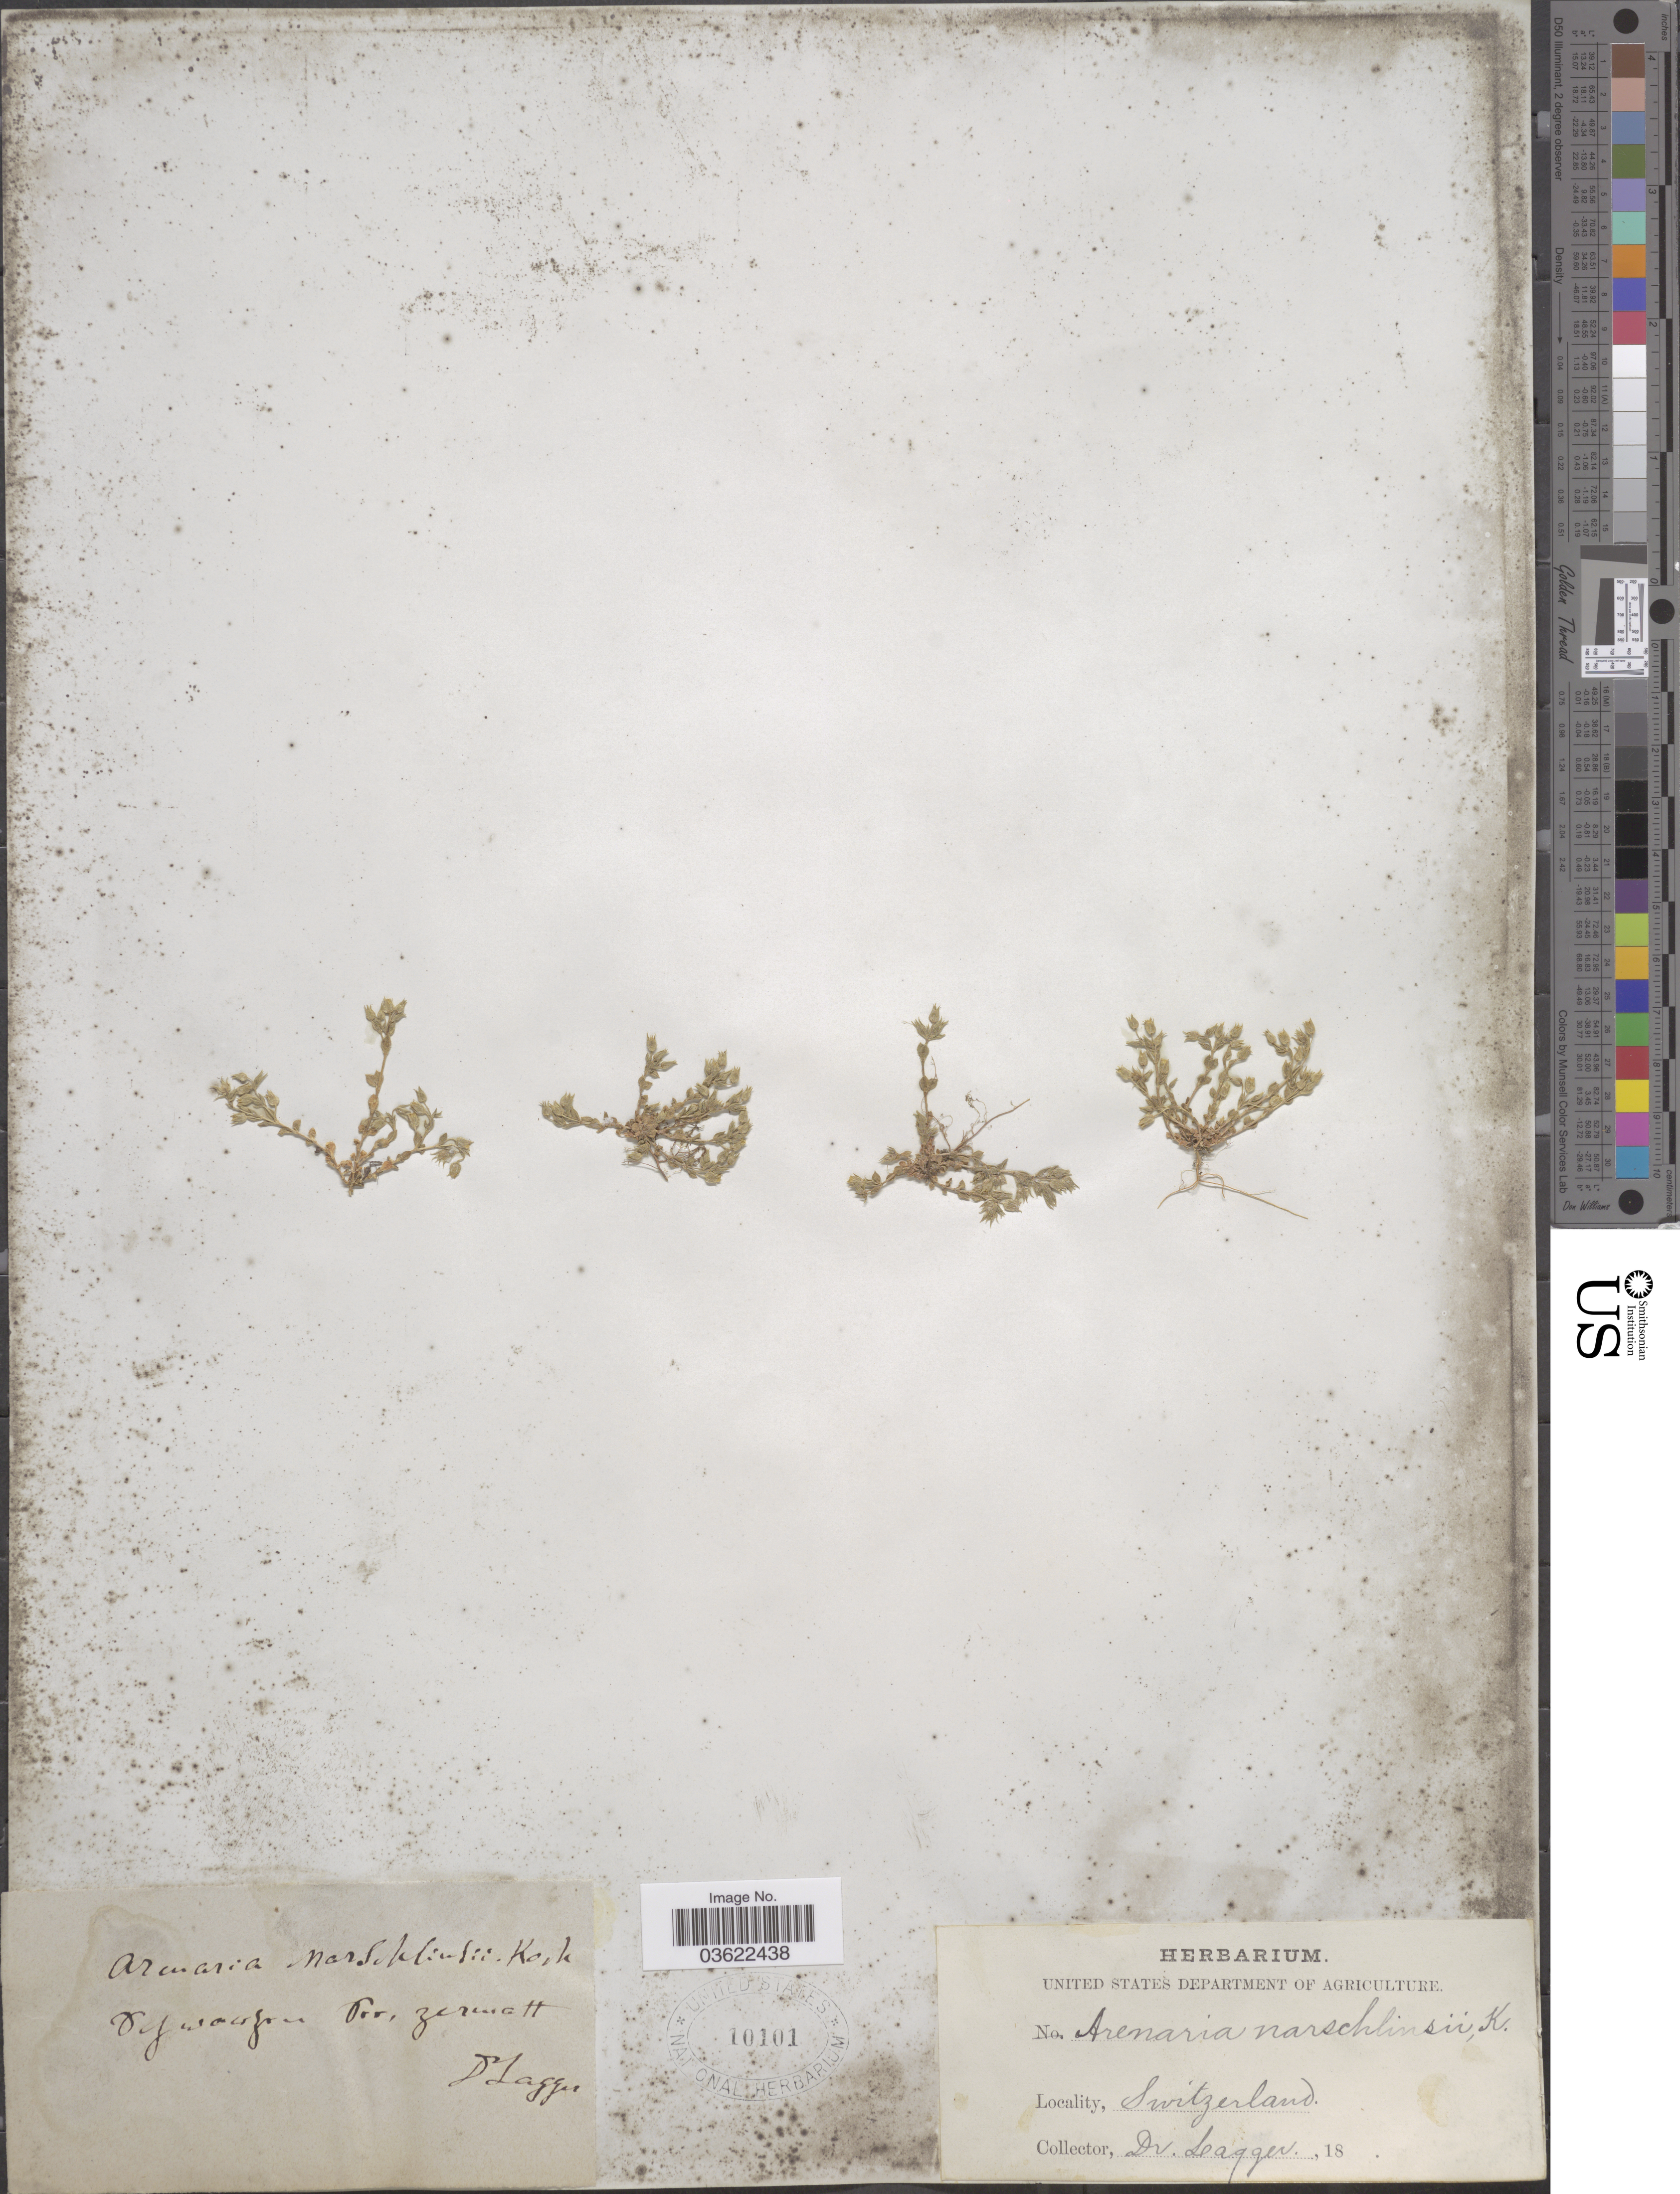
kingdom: Plantae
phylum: Tracheophyta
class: Magnoliopsida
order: Caryophyllales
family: Caryophyllaceae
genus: Arenaria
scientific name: Arenaria marschlinsii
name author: W.D.J. Koch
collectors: F. J. Lagger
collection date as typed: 18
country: Switzerland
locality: Ogwargen Pr. Zermatt.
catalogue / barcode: US 10101